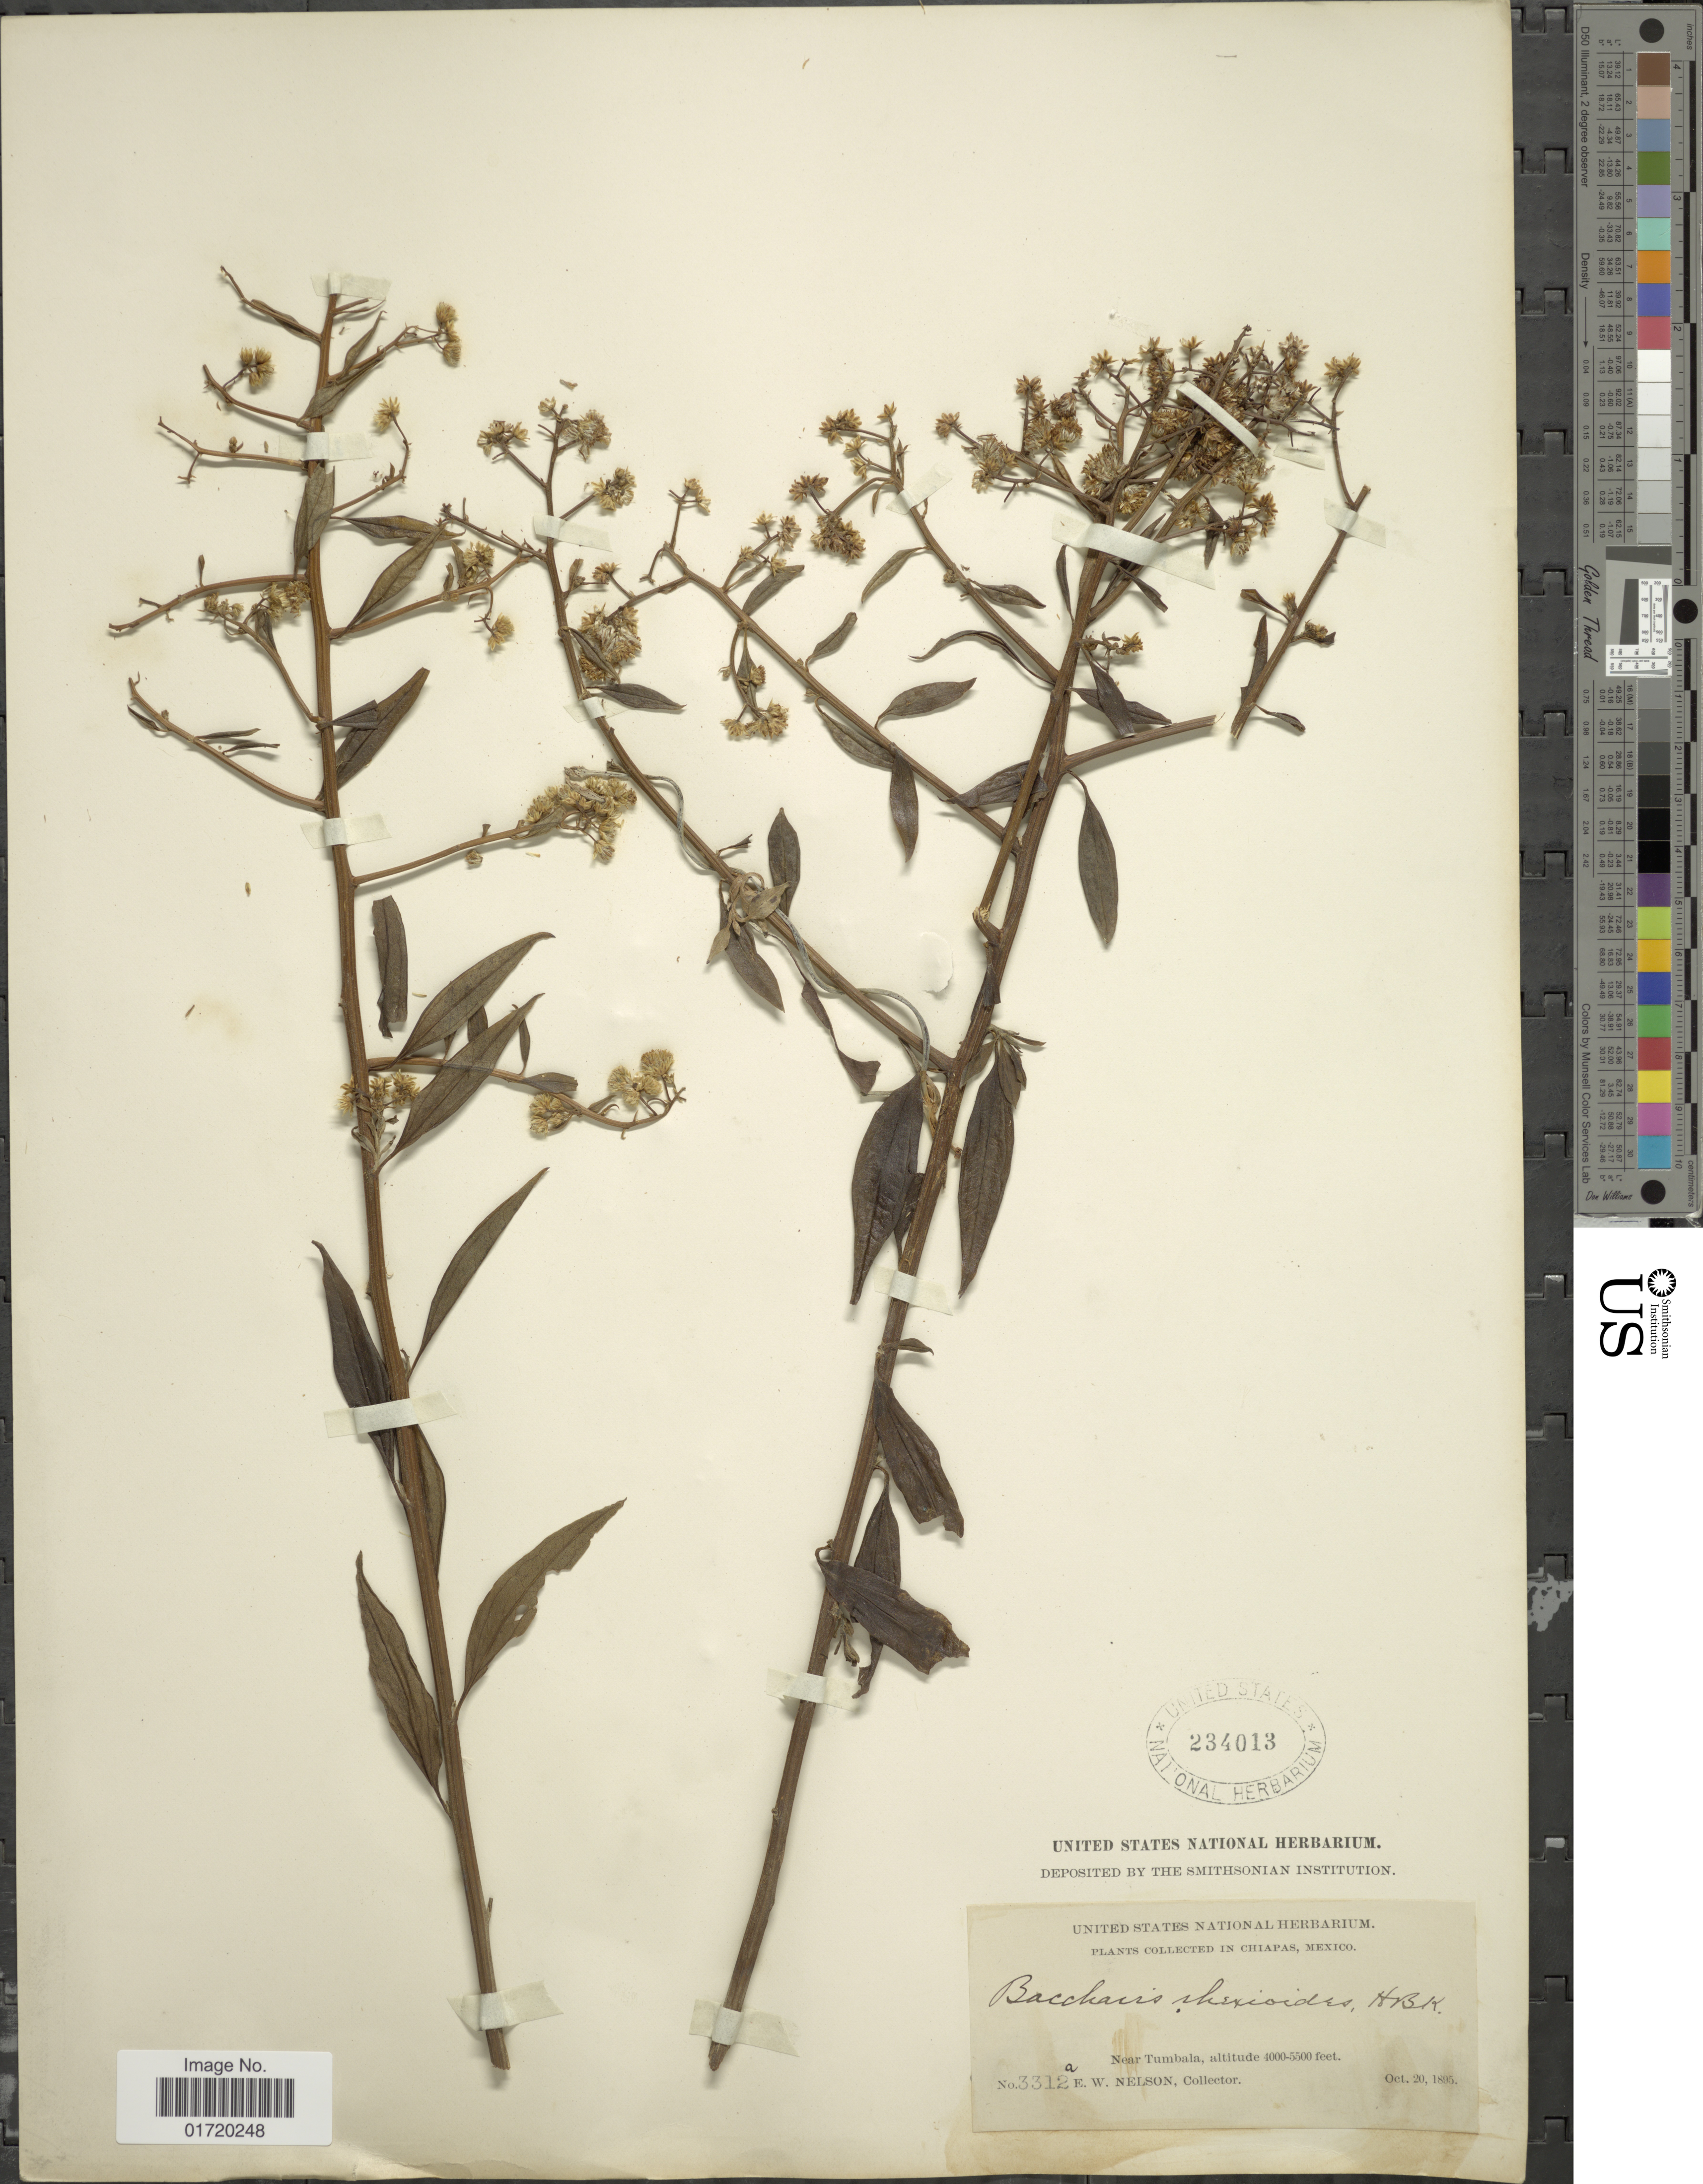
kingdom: Plantae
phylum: Tracheophyta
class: Magnoliopsida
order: Asterales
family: Asteraceae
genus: Baccharis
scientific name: Baccharis trinervis var. rhexioides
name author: (Kunth) Baker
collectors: E. W. Nelson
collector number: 3312a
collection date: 1895-10-20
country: Mexico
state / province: Chiapas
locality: Near Tumbala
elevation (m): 1219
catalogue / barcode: US 234013